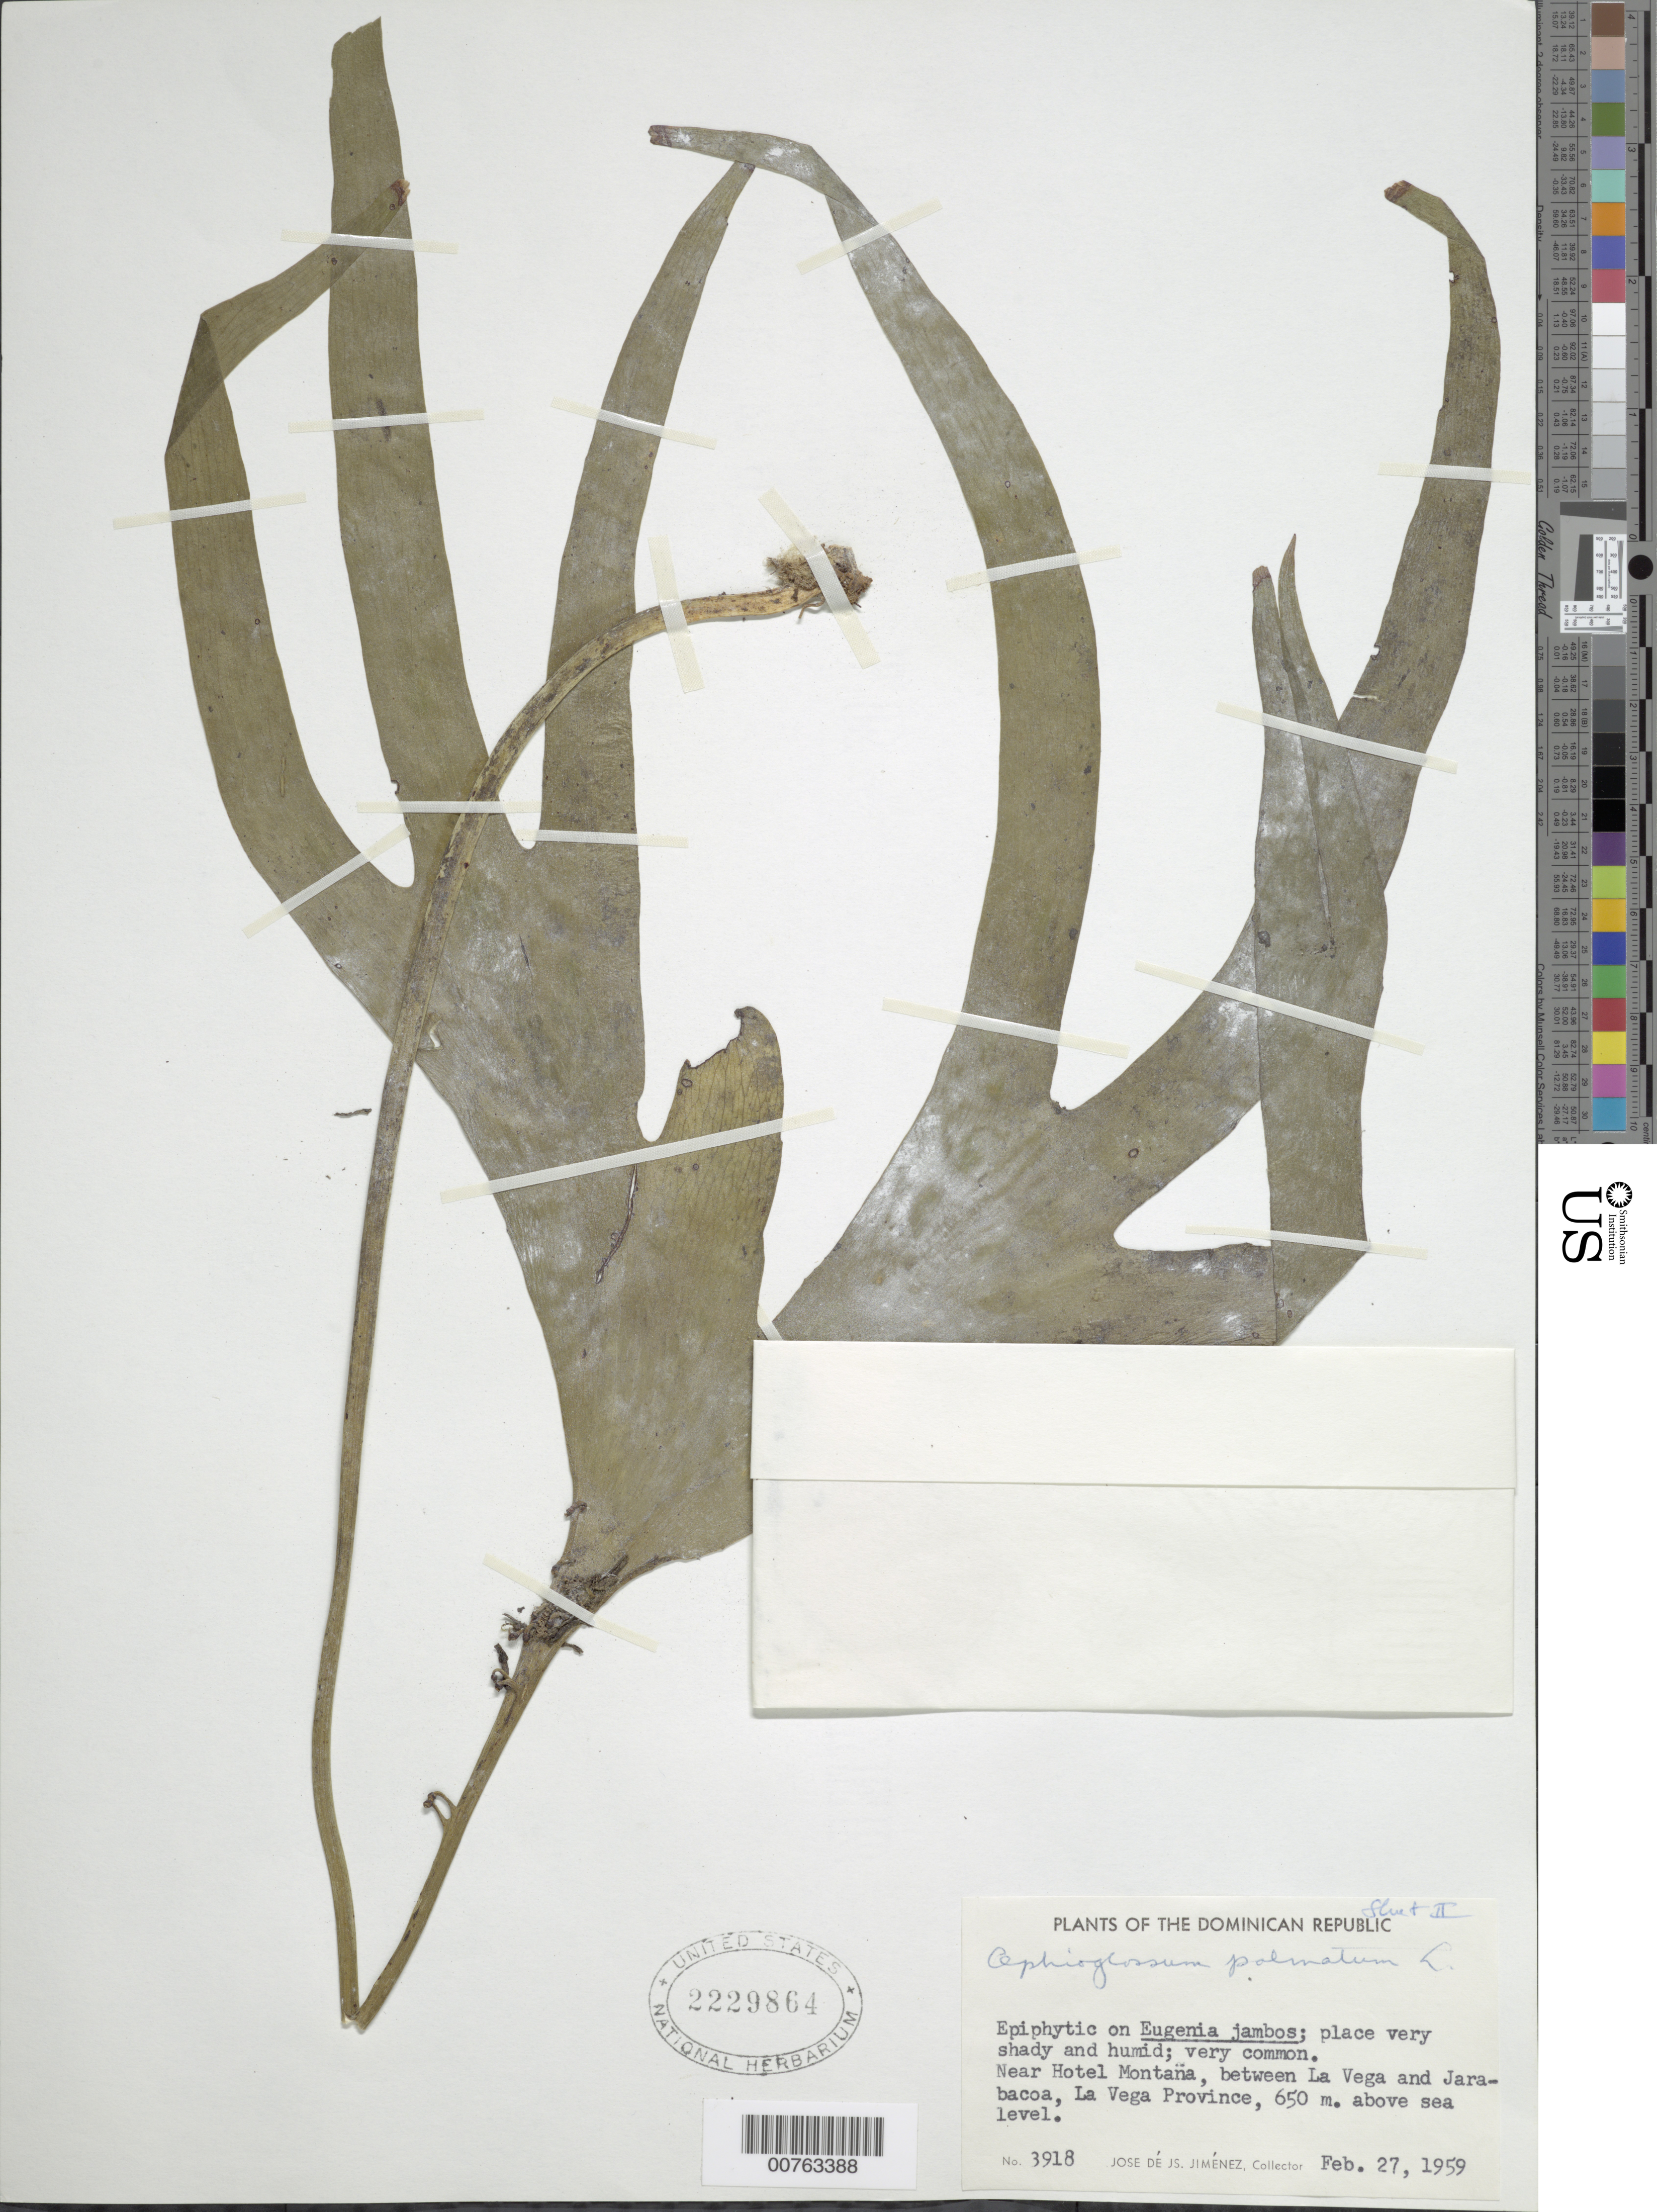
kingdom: Plantae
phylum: Tracheophyta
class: Polypodiopsida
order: Ophioglossales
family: Ophioglossaceae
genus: Cheiroglossa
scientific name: Cheiroglossa palmata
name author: (L.) C. Presl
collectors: J. J. Jiménez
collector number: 3918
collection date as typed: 27 Feb 1959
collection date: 1959-02-27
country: Dominican Republic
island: Hispaniola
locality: Near Hotel Montaña, between La Vega and Jarabacoa, La Vega Province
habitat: Place very shady and humid, very common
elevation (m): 650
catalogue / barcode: US 2229864